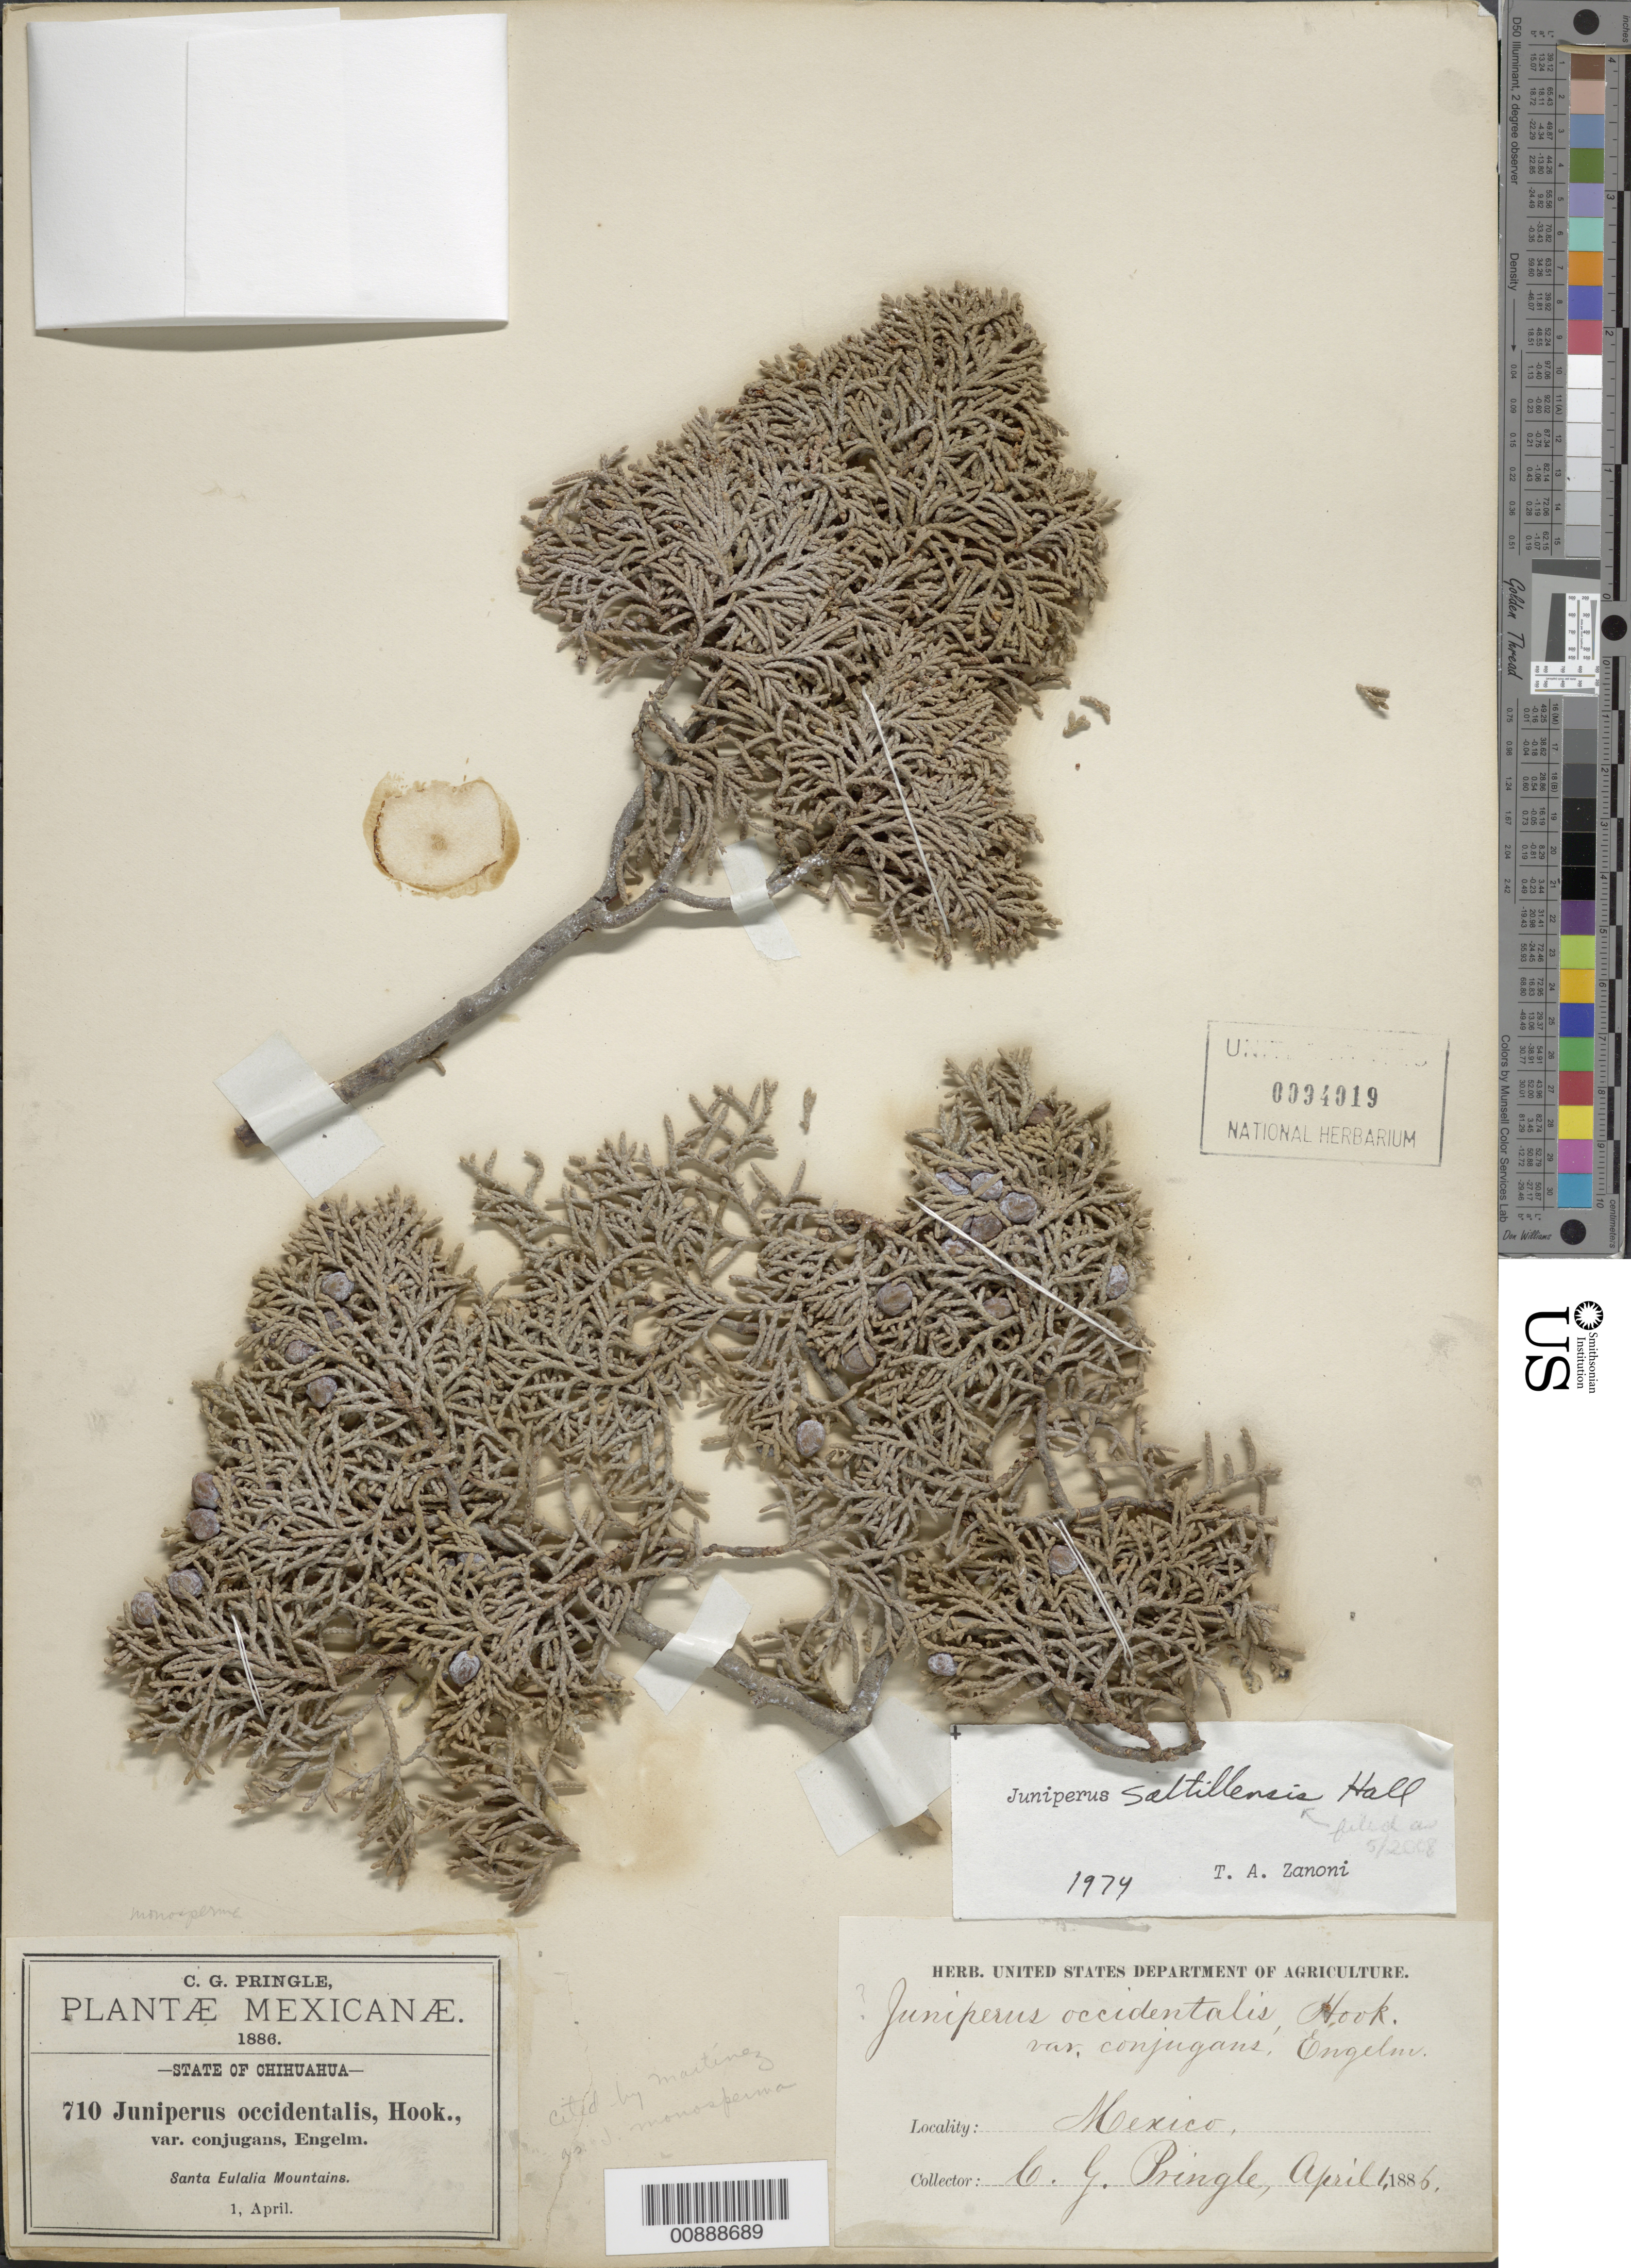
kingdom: Plantae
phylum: Tracheophyta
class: Pinopsida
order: Pinales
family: Cupressaceae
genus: Juniperus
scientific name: Juniperus saltillensis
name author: M.T. Hall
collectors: C. G. Pringle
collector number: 710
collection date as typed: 01 Apr 1886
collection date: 1886-04-01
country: Mexico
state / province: Chihuahua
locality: Santa Eulalia Mountains, Chihuahua.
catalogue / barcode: US 94019